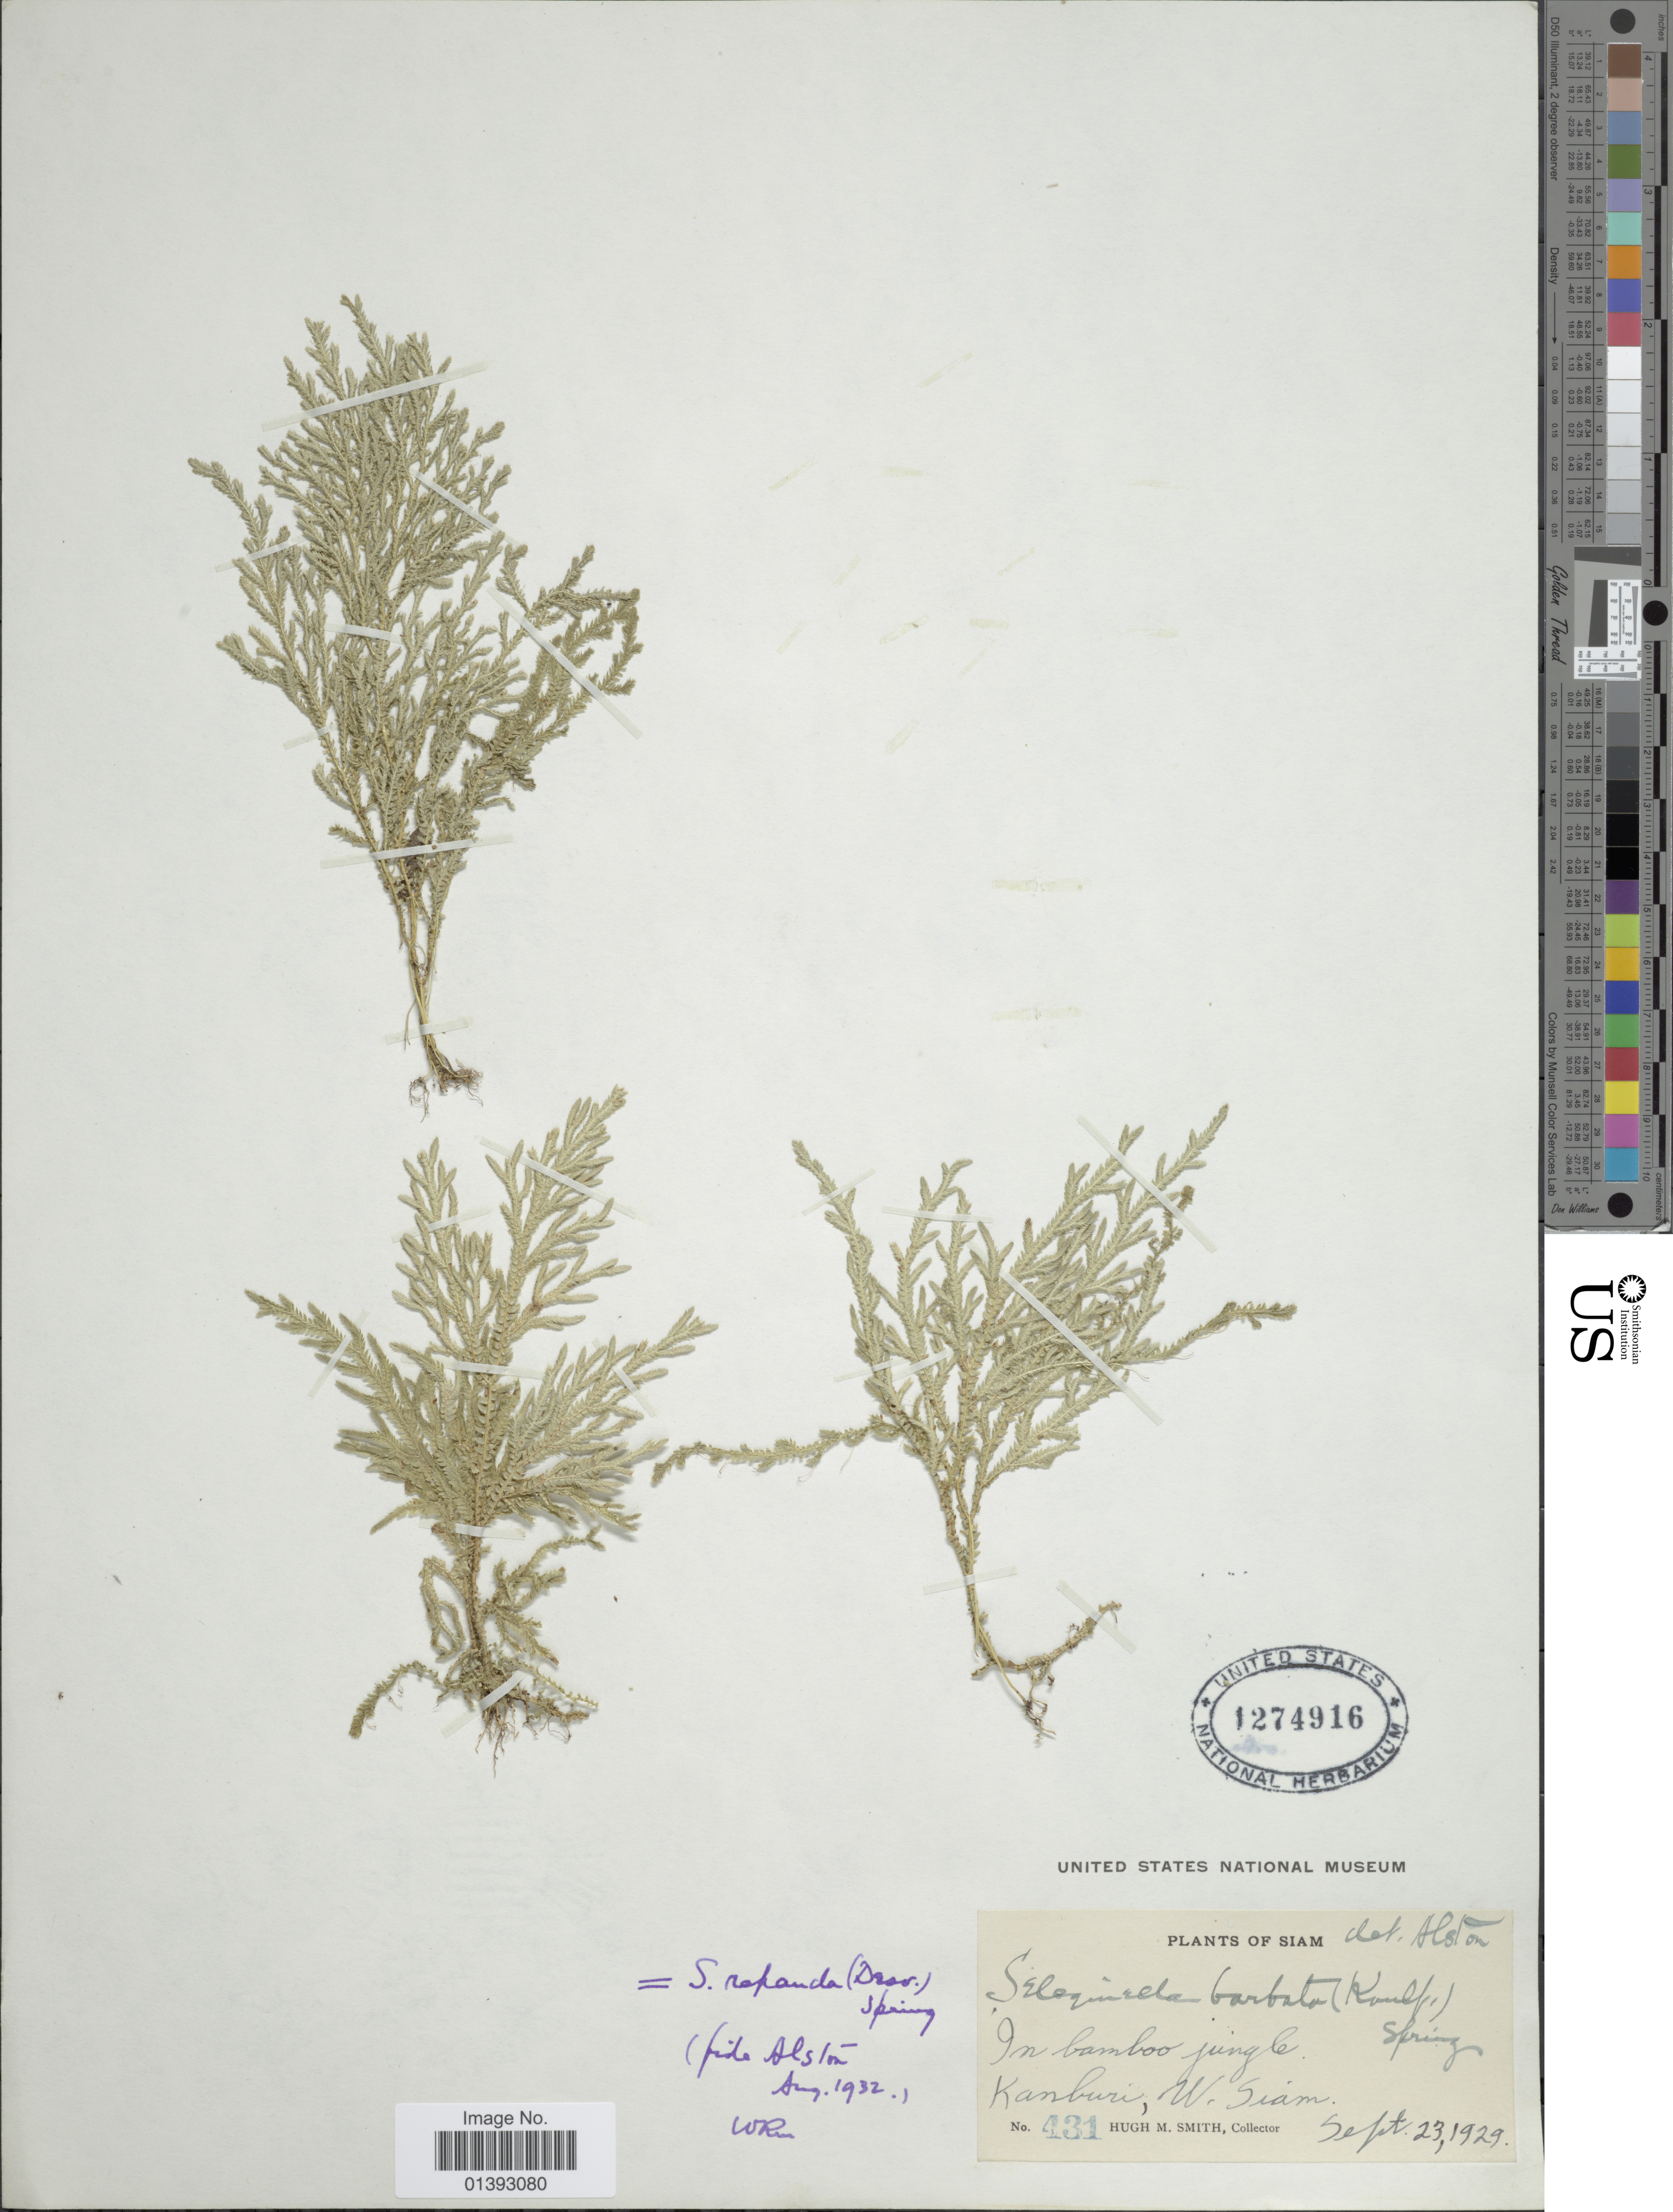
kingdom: Plantae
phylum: Tracheophyta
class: Lycopodiopsida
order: Selaginellales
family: Selaginellaceae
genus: Selaginella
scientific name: Selaginella repanda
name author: (Desv. ex Poir.) Spring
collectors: H. M. Smith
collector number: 431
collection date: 1929-09-23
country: Thailand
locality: In bamboo jungle, Kanburi, W. Siam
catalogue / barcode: US 1274916